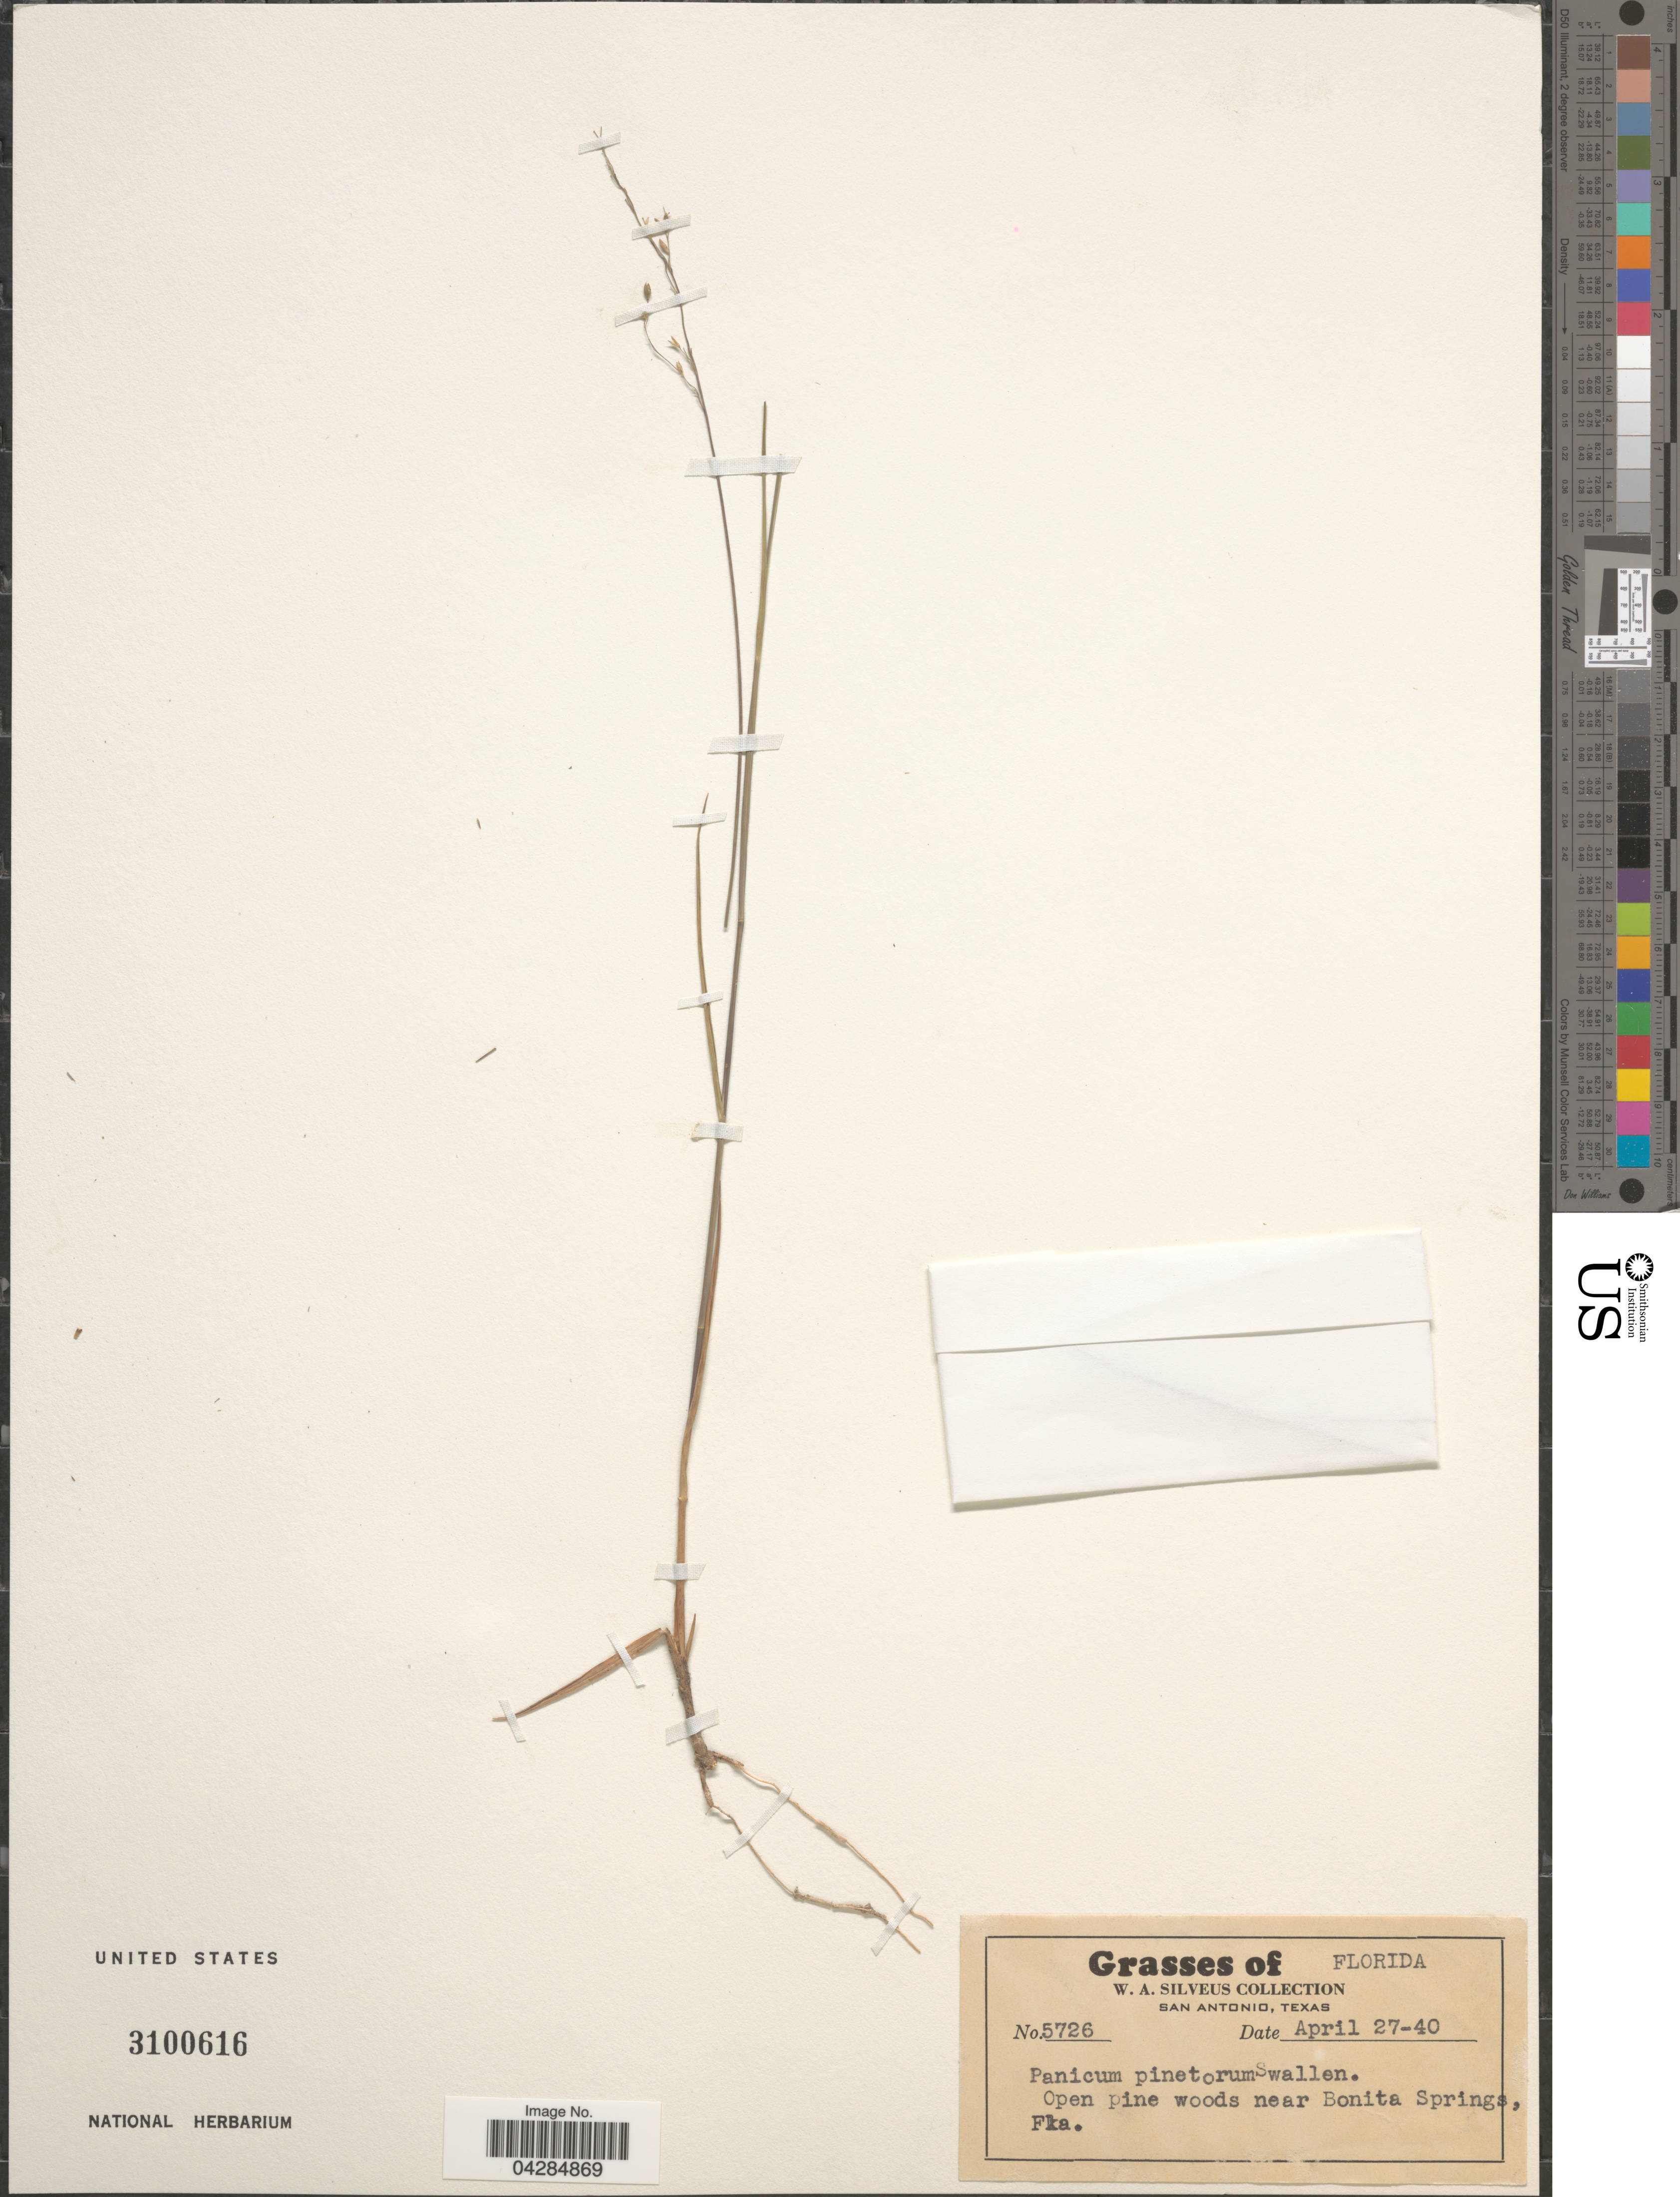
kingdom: Plantae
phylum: Tracheophyta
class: Liliopsida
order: Poales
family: Poaceae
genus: Dichanthelium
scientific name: Dichanthelium pinetorum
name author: (Swallen) LeBlond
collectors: W. Silveus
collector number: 5726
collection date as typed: Transcribed d/m/y: 27/4/40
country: United States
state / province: Florida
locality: Near Bonita Springs.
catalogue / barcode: US 3100616